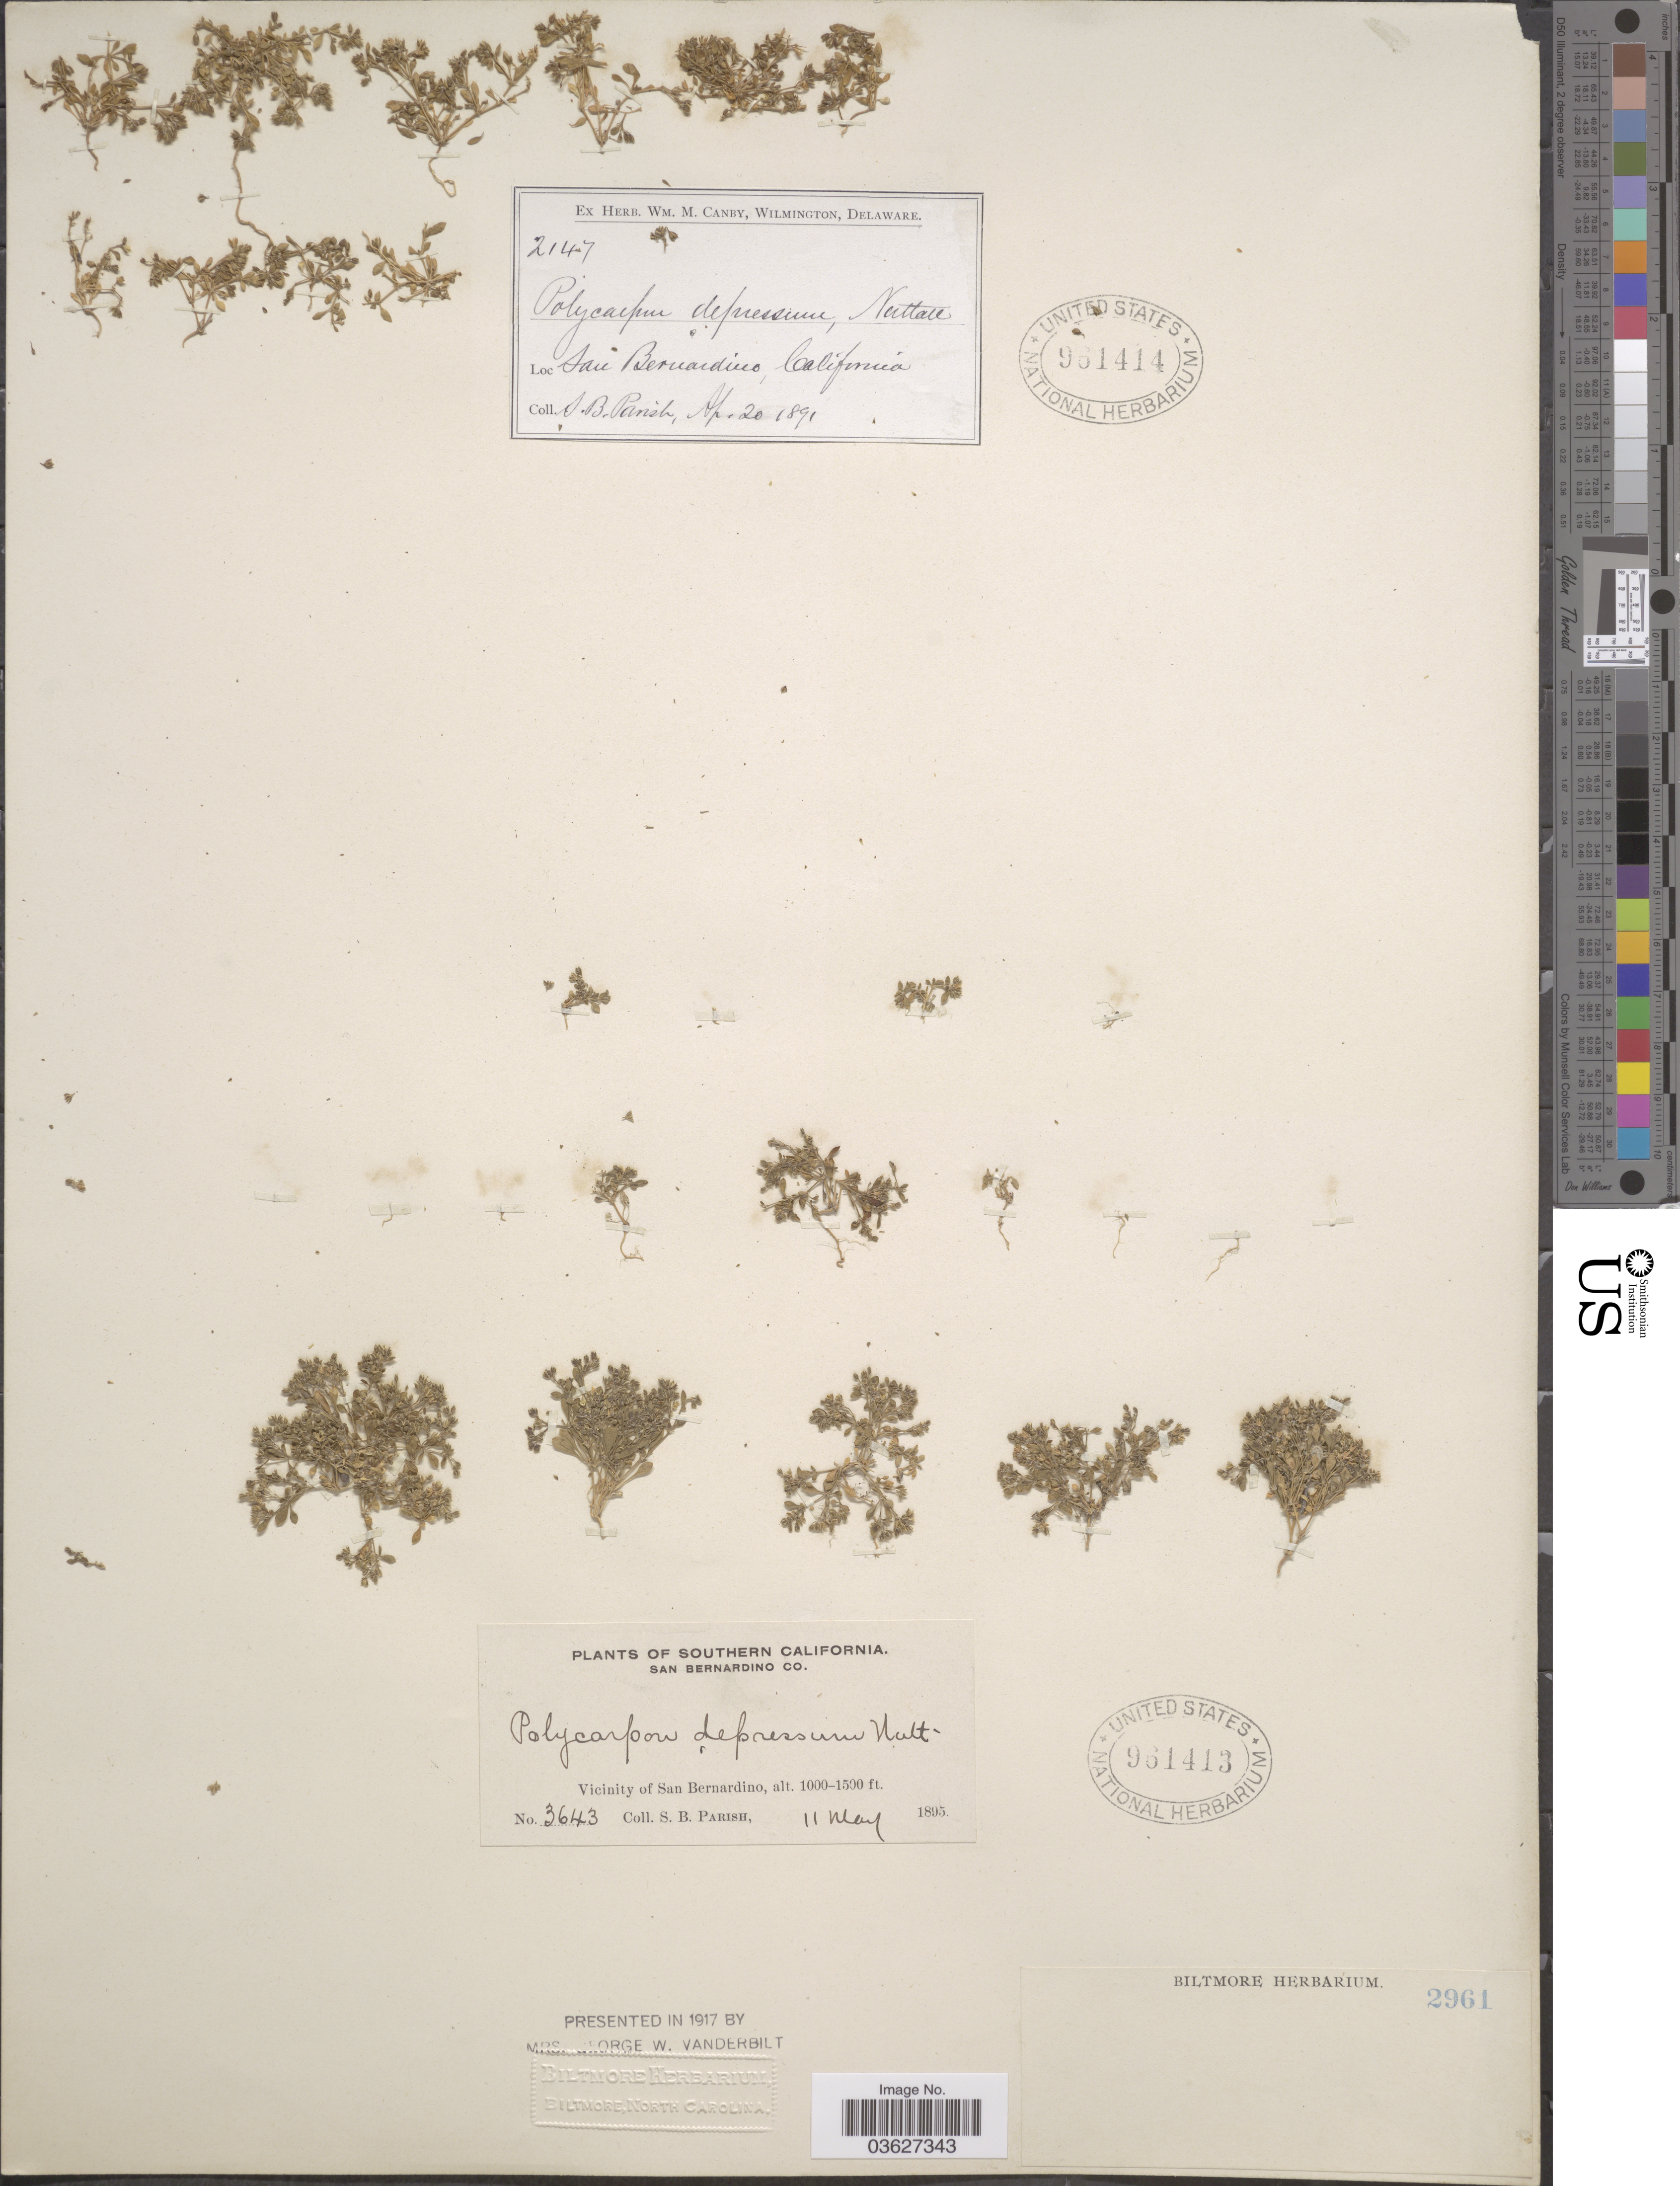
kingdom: Plantae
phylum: Tracheophyta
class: Magnoliopsida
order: Caryophyllales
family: Caryophyllaceae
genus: Polycarpon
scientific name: Polycarpon depressum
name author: Nutt.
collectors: S. B. Parish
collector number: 3643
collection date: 1895-05-11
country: United States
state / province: California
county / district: San Bernardino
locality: Southern California. San Bernardino Co. Vicinity of San Bernardino.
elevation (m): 305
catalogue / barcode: US 961413-2